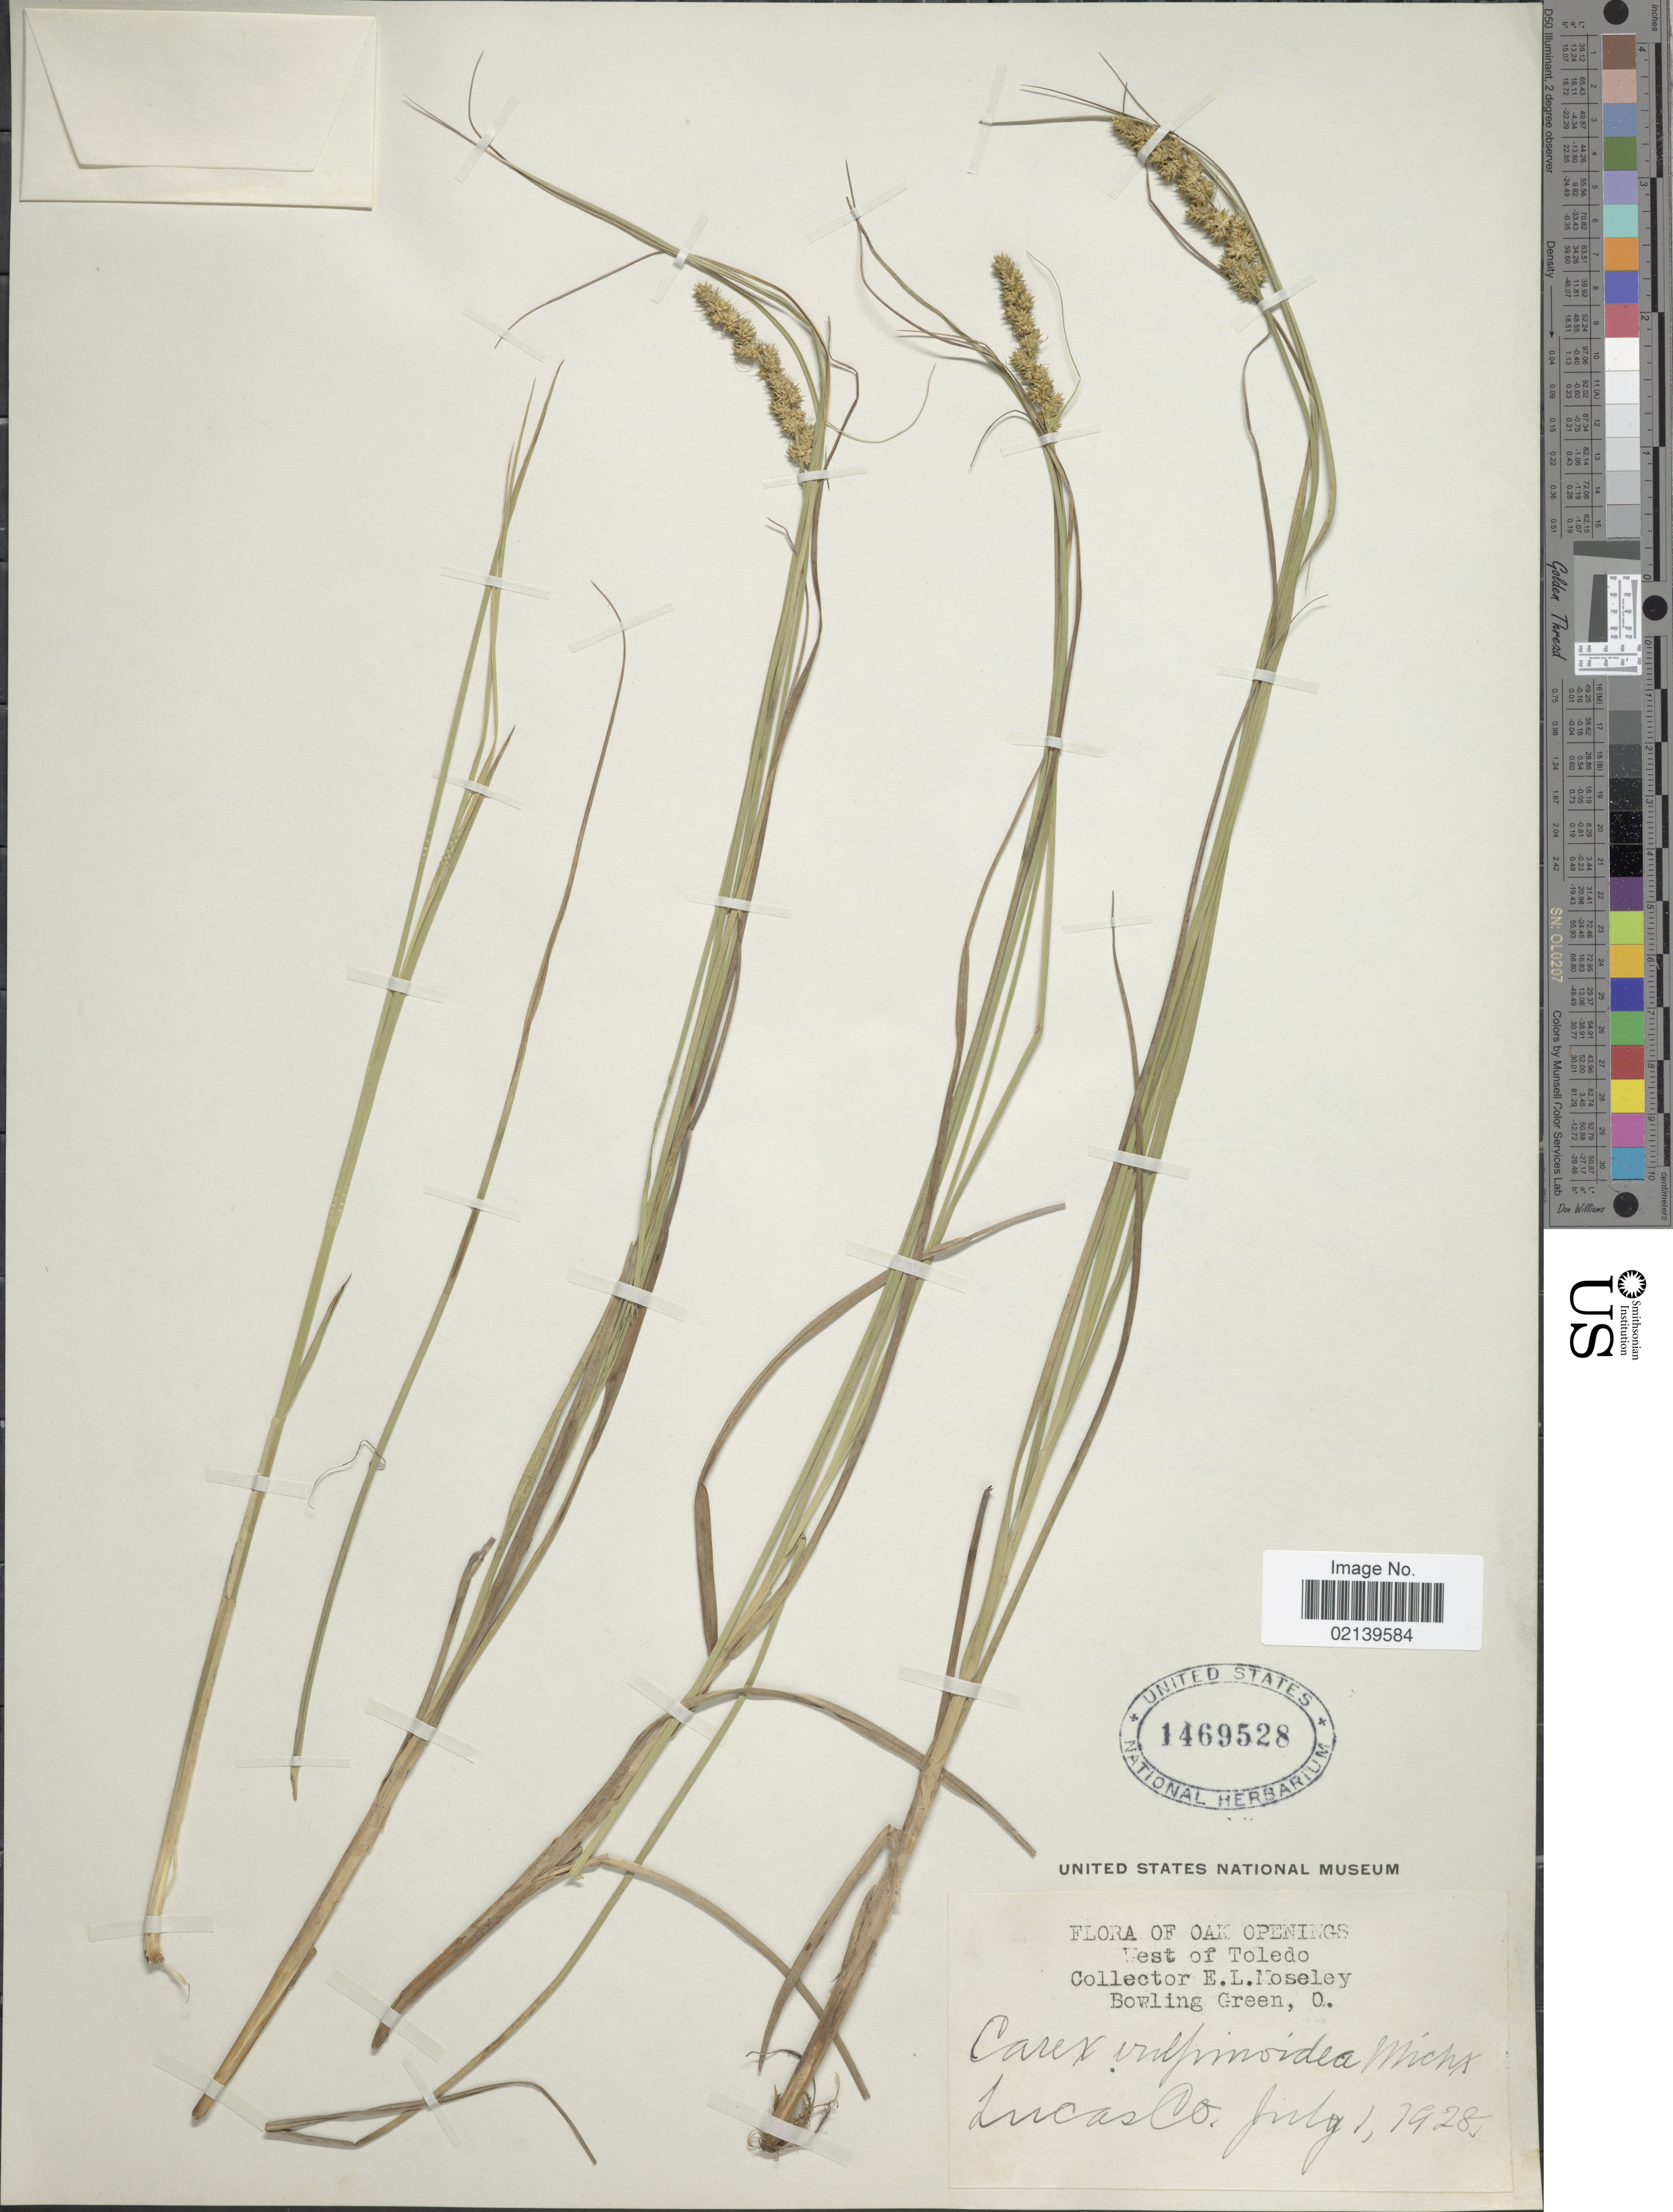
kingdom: Plantae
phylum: Tracheophyta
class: Liliopsida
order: Poales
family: Cyperaceae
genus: Carex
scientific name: Carex vulpinoidea Michx.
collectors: E. Moseley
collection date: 1928-07-01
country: United States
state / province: Ohio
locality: Oak Openings, West of Toledo, Bowling Green, O., Lucas Co.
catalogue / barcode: US 1469528